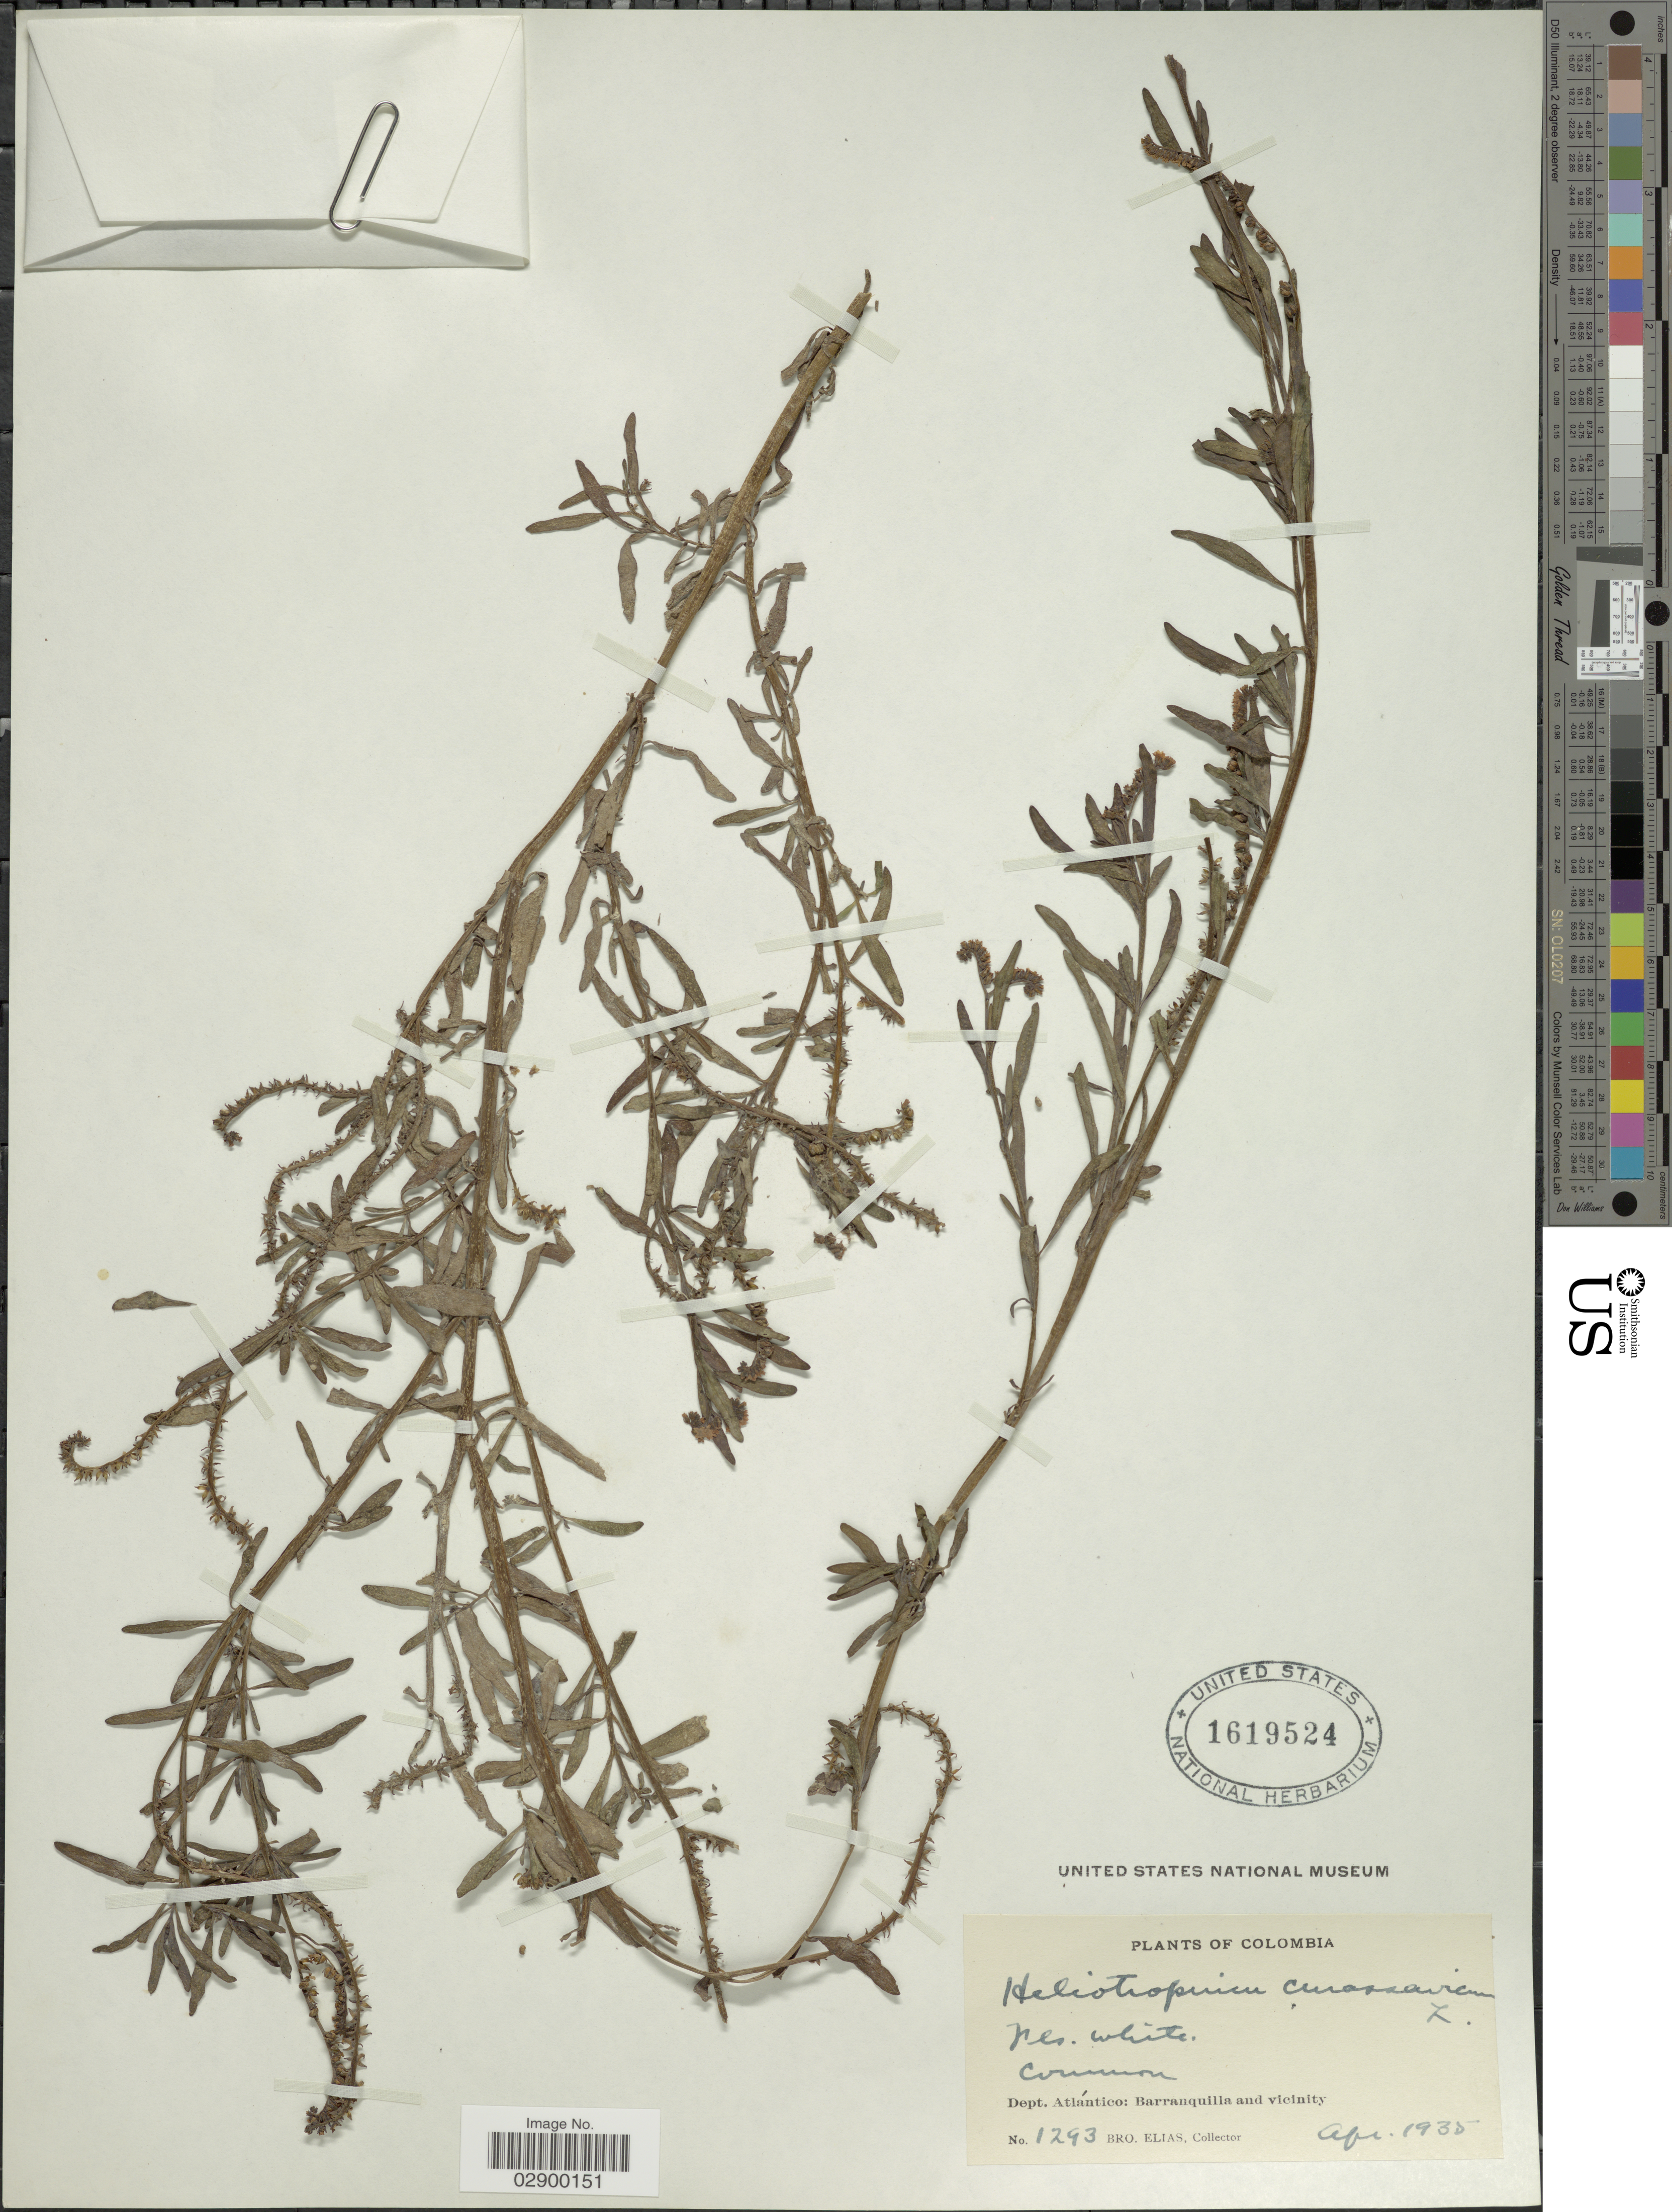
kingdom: Plantae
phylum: Tracheophyta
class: Magnoliopsida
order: Boraginales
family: Heliotropiaceae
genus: Heliotropium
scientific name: Heliotropium curassavicum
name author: L.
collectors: Bro. Elias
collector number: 1293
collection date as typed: Transcribed d/m/y: /4/19358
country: Colombia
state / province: Atlántico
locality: Dept. Atlántico: Barranquilla and vicinity.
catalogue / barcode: US 1619524